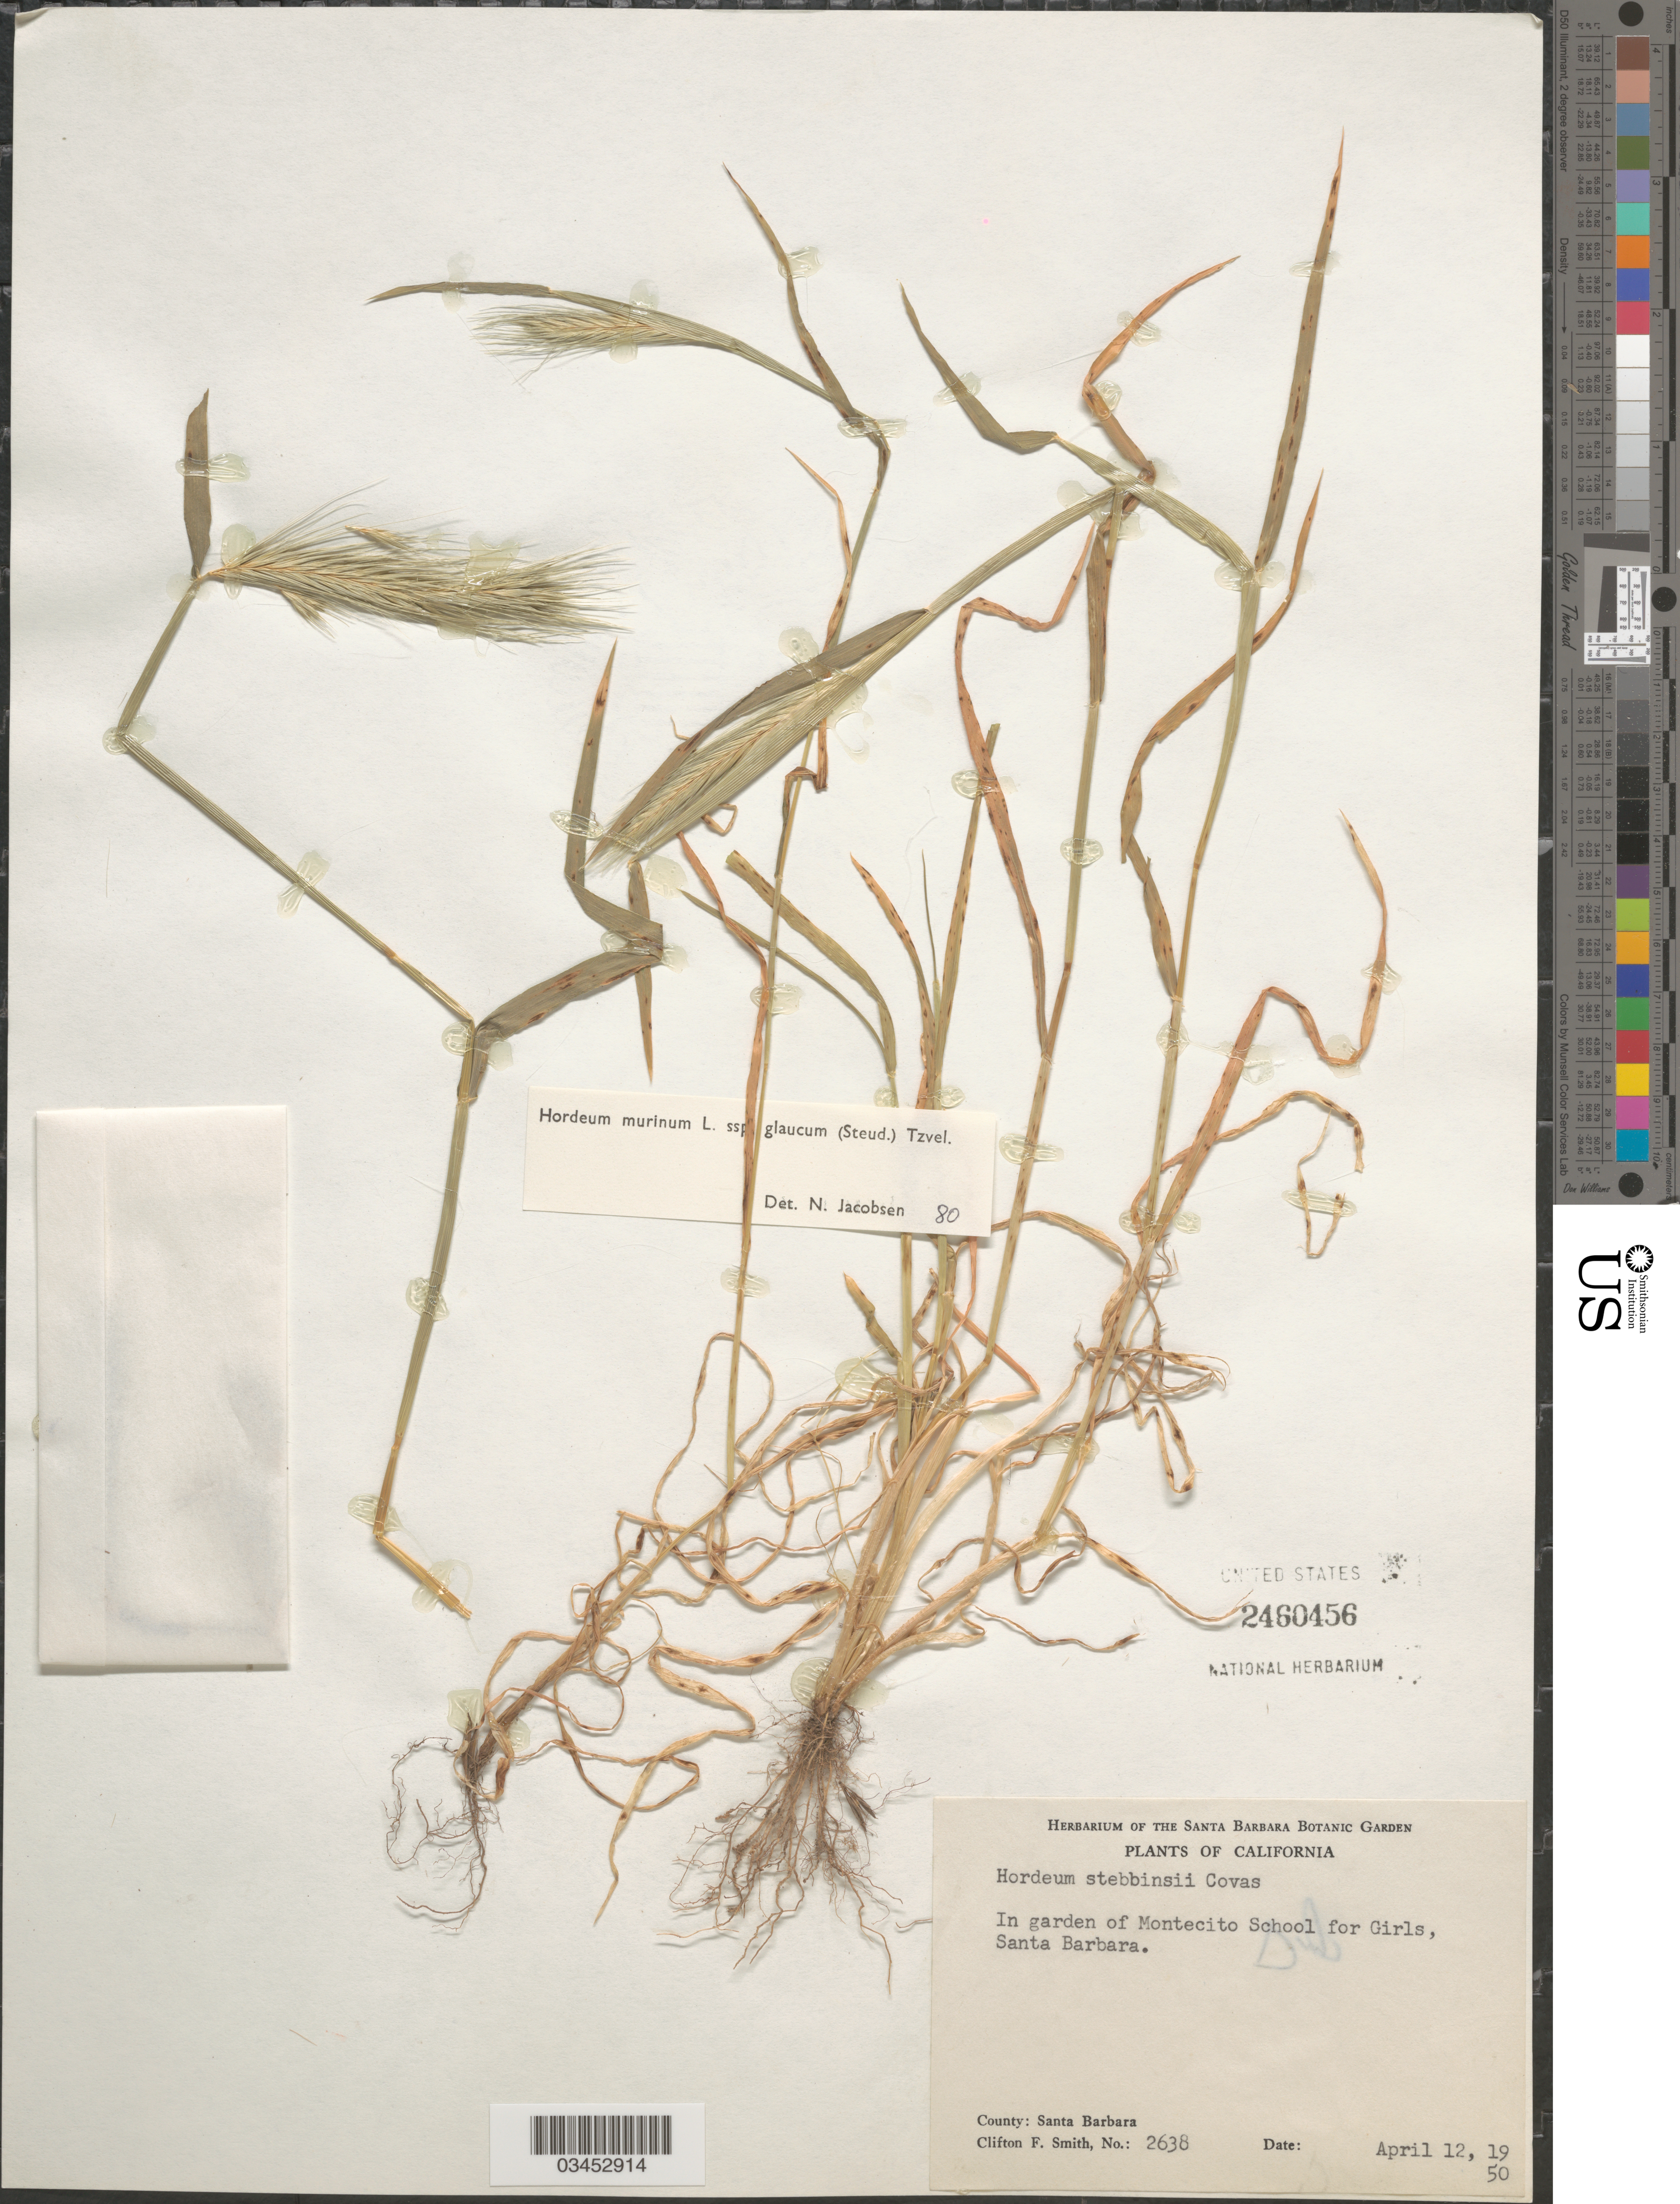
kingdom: Plantae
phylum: Tracheophyta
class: Liliopsida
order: Poales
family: Poaceae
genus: Hordeum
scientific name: Hordeum murinum subsp. glaucum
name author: (Steud.) Tzvelev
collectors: C. F. Smith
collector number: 2638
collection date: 1950-04-12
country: United States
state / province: California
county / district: Santa Barbara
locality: In garden of Montecito School for Girls, Santa Barbara. County: Santa Barbara.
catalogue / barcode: US 2460456